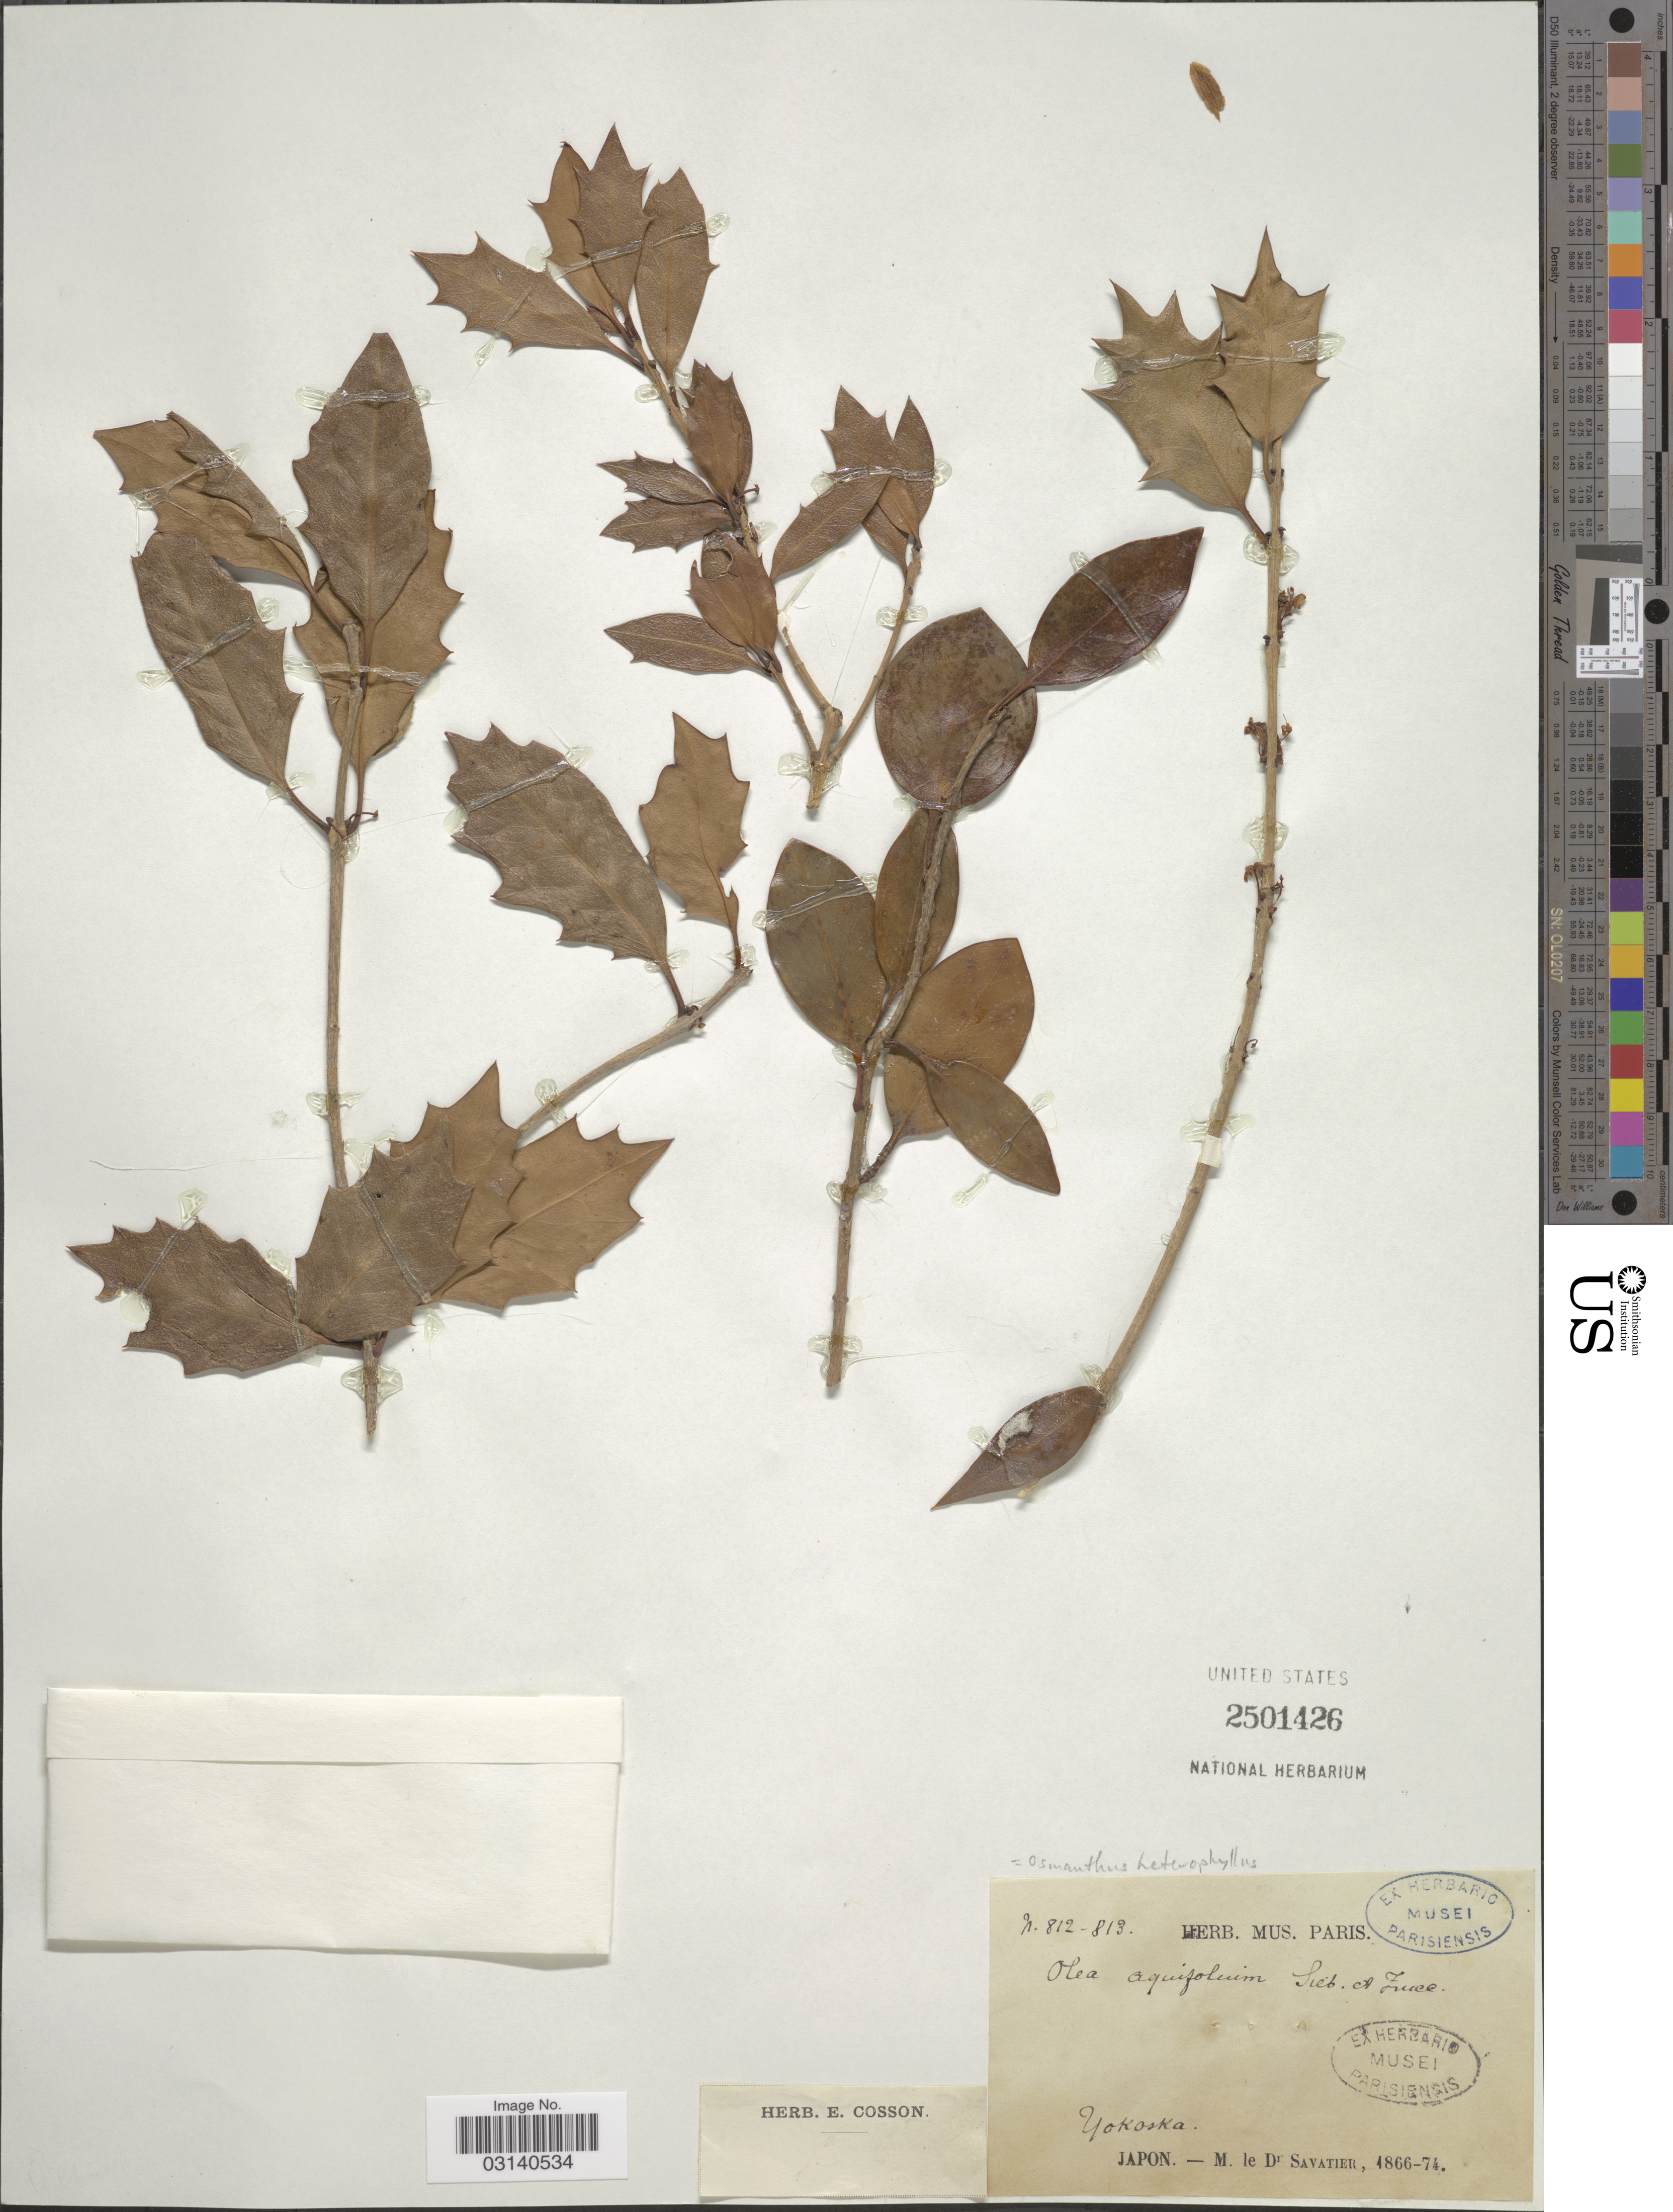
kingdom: Plantae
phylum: Tracheophyta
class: Magnoliopsida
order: Lamiales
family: Oleaceae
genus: Osmanthus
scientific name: Osmanthus heterophyllus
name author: (G. Don) P.S. Green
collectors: Savatier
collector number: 812-813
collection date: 1866/1874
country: Japan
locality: Yokoska, Japon.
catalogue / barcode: US 2501426